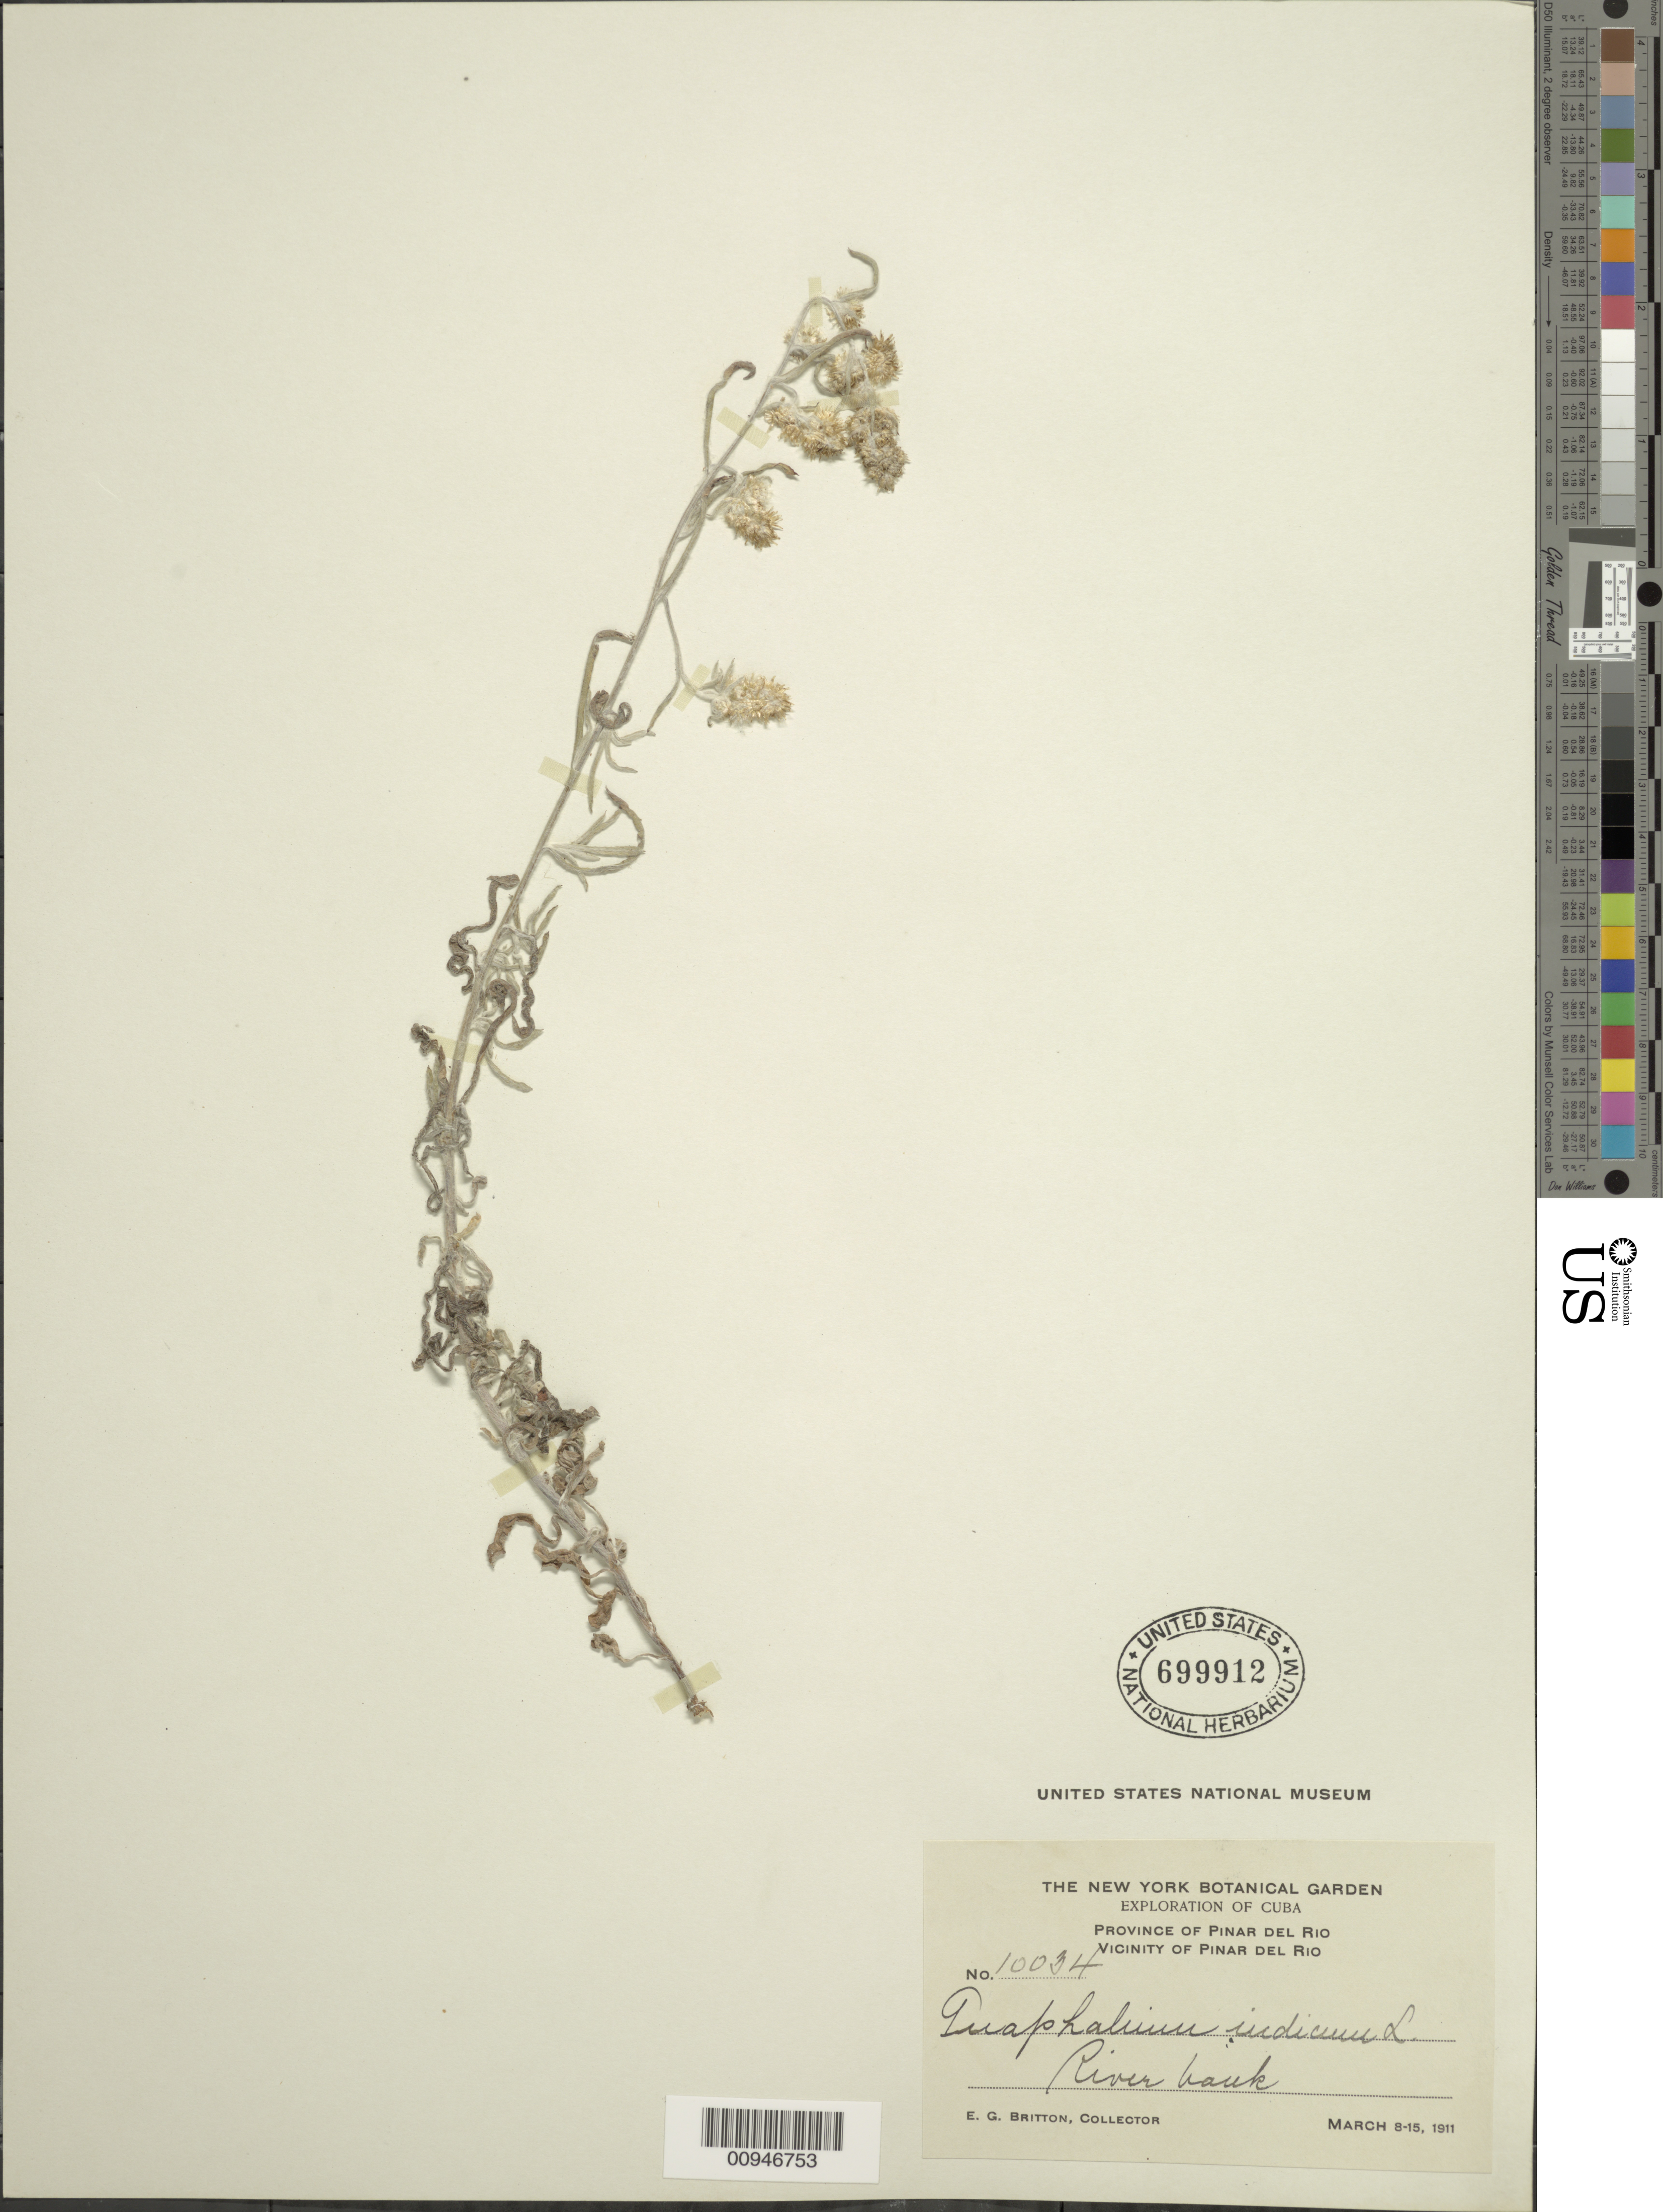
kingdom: Plantae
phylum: Tracheophyta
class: Magnoliopsida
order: Asterales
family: Asteraceae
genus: Helichrysum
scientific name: Helichrysum indicum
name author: (L.) Grierson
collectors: E. G. Britton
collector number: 10034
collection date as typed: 08 Mar 1911 to 15 Mar 1911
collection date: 1911-03-08/1911-03-15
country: Cuba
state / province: Pinar del Rio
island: Cuba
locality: Vicinity of Pinar del Rio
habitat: River bank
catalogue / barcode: US 699912